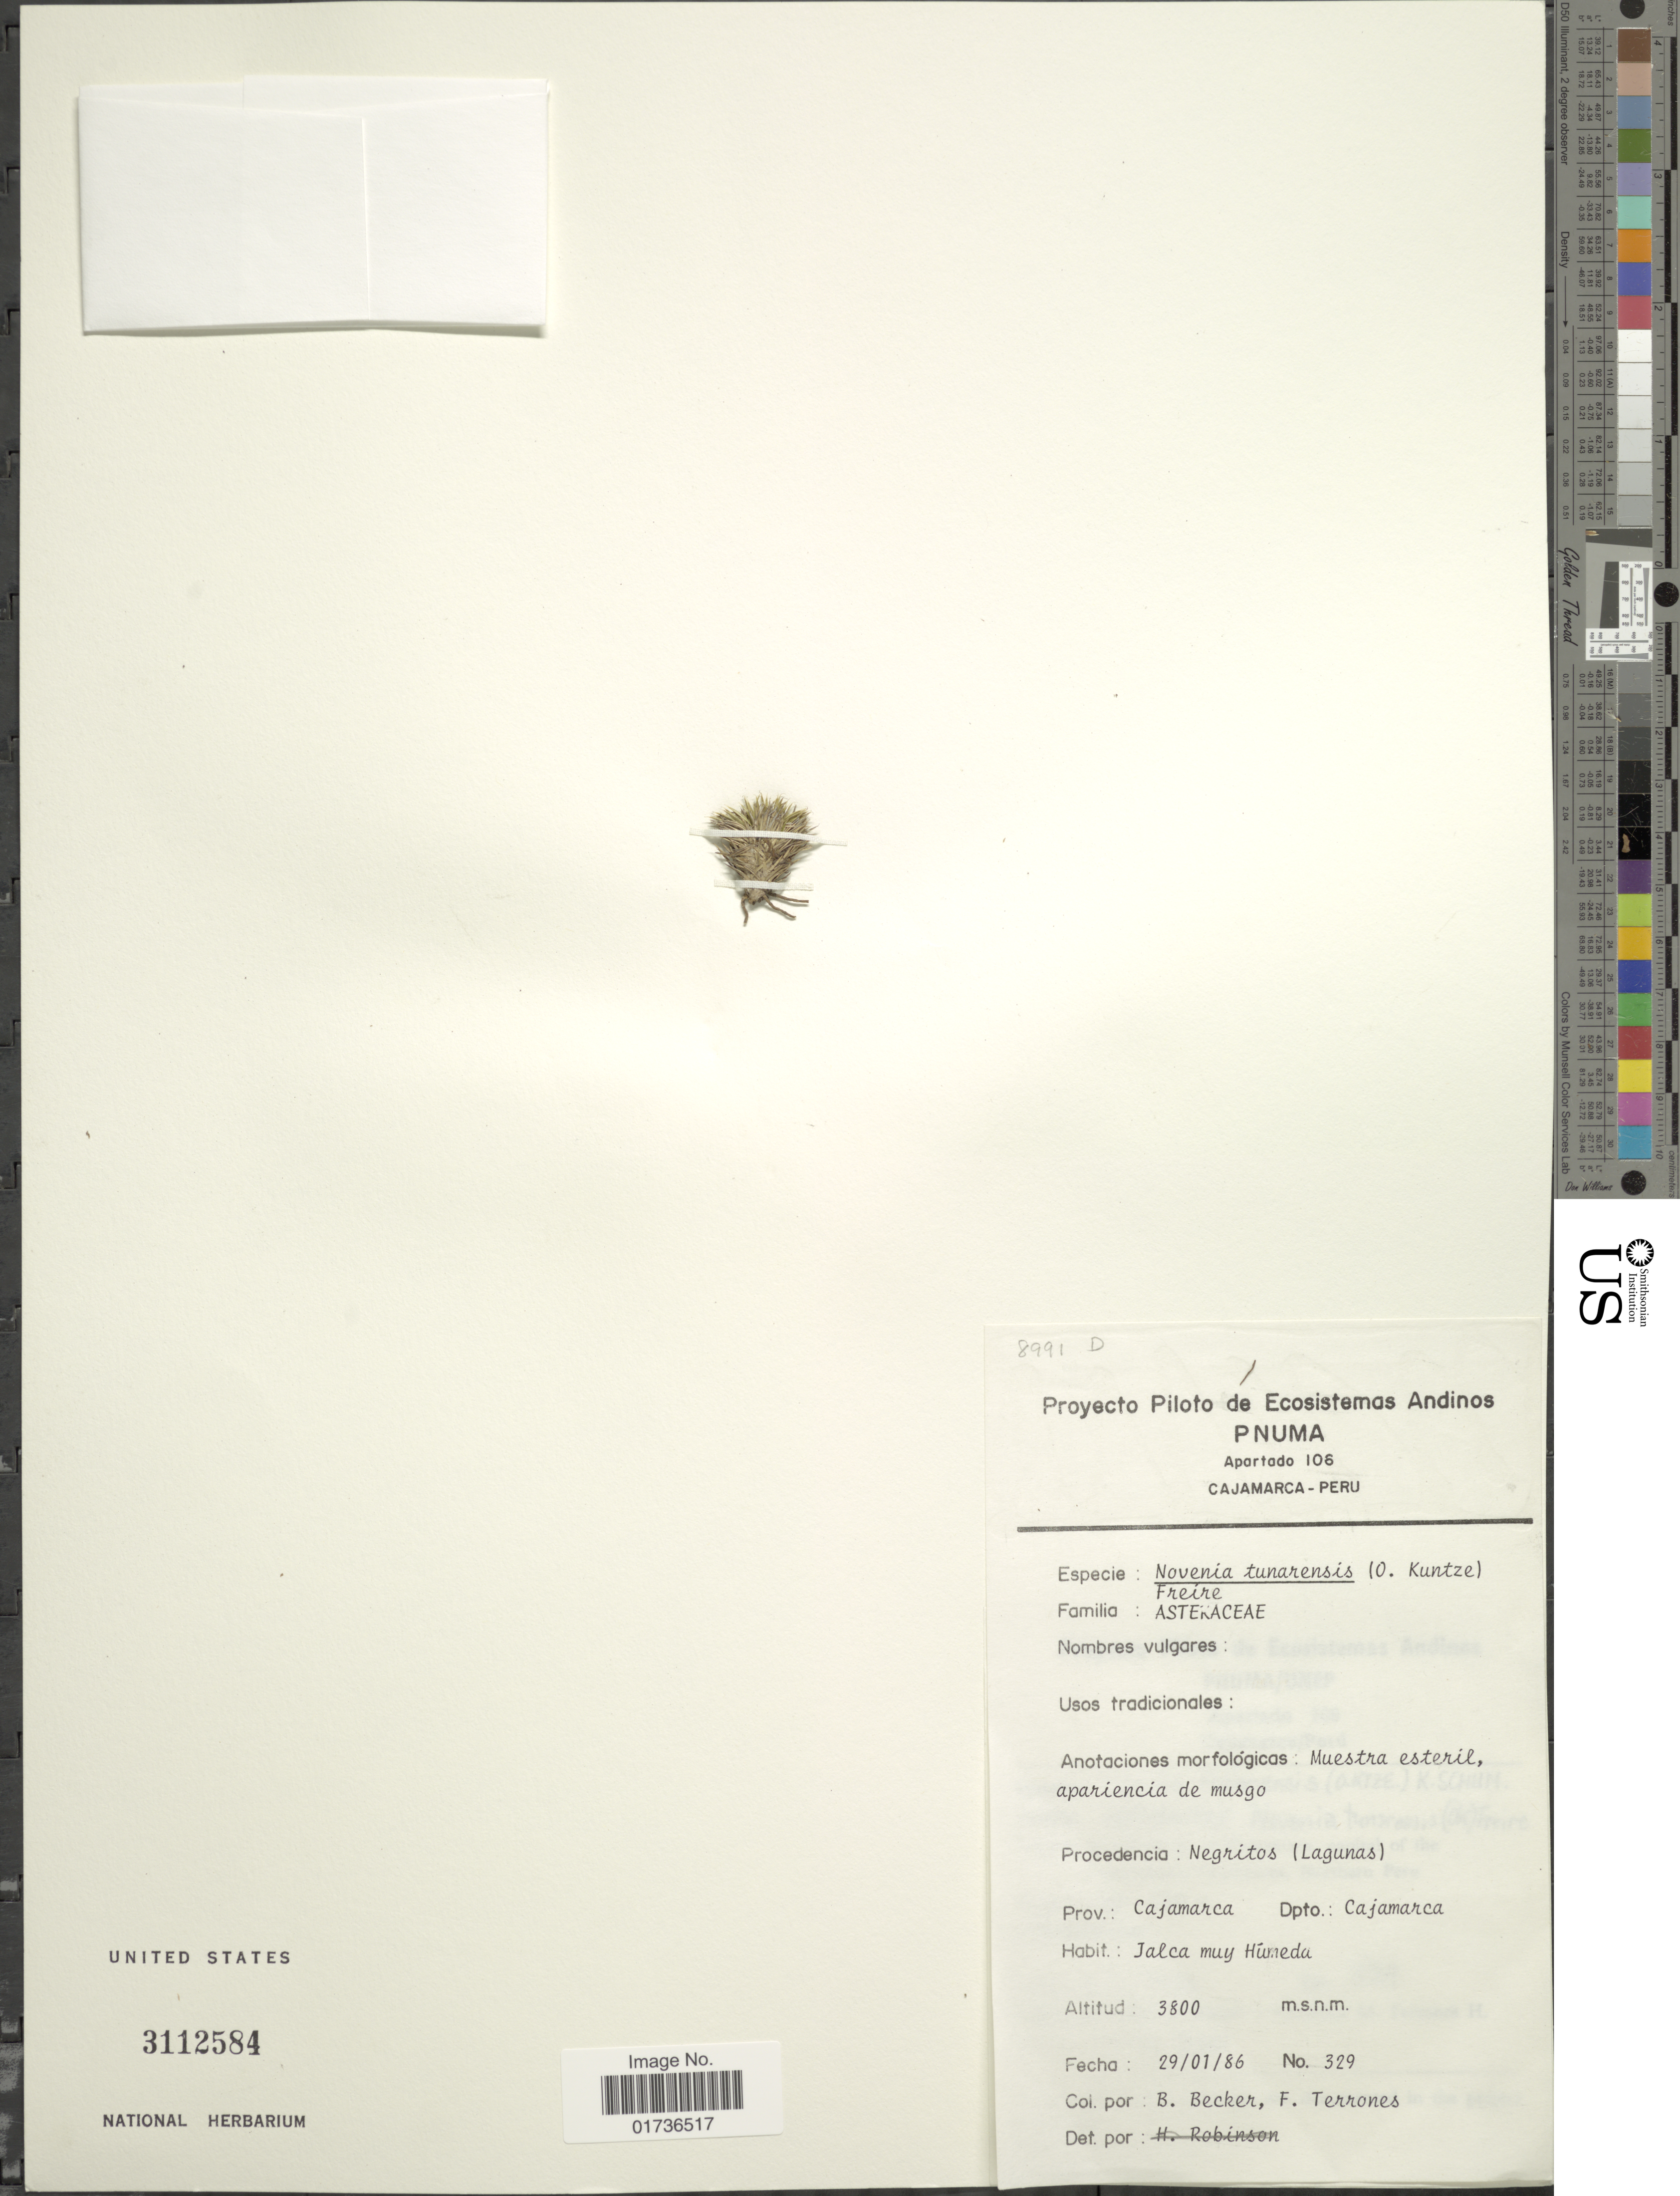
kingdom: Plantae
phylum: Tracheophyta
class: Magnoliopsida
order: Asterales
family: Asteraceae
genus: Novenia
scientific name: Novenia acaulis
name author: (Benth. & Hook. f. ex B.D. Jacks.) S.E. Freire & F.H. Hellw.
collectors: B. Becker & F. Terrones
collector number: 329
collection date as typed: Transcribed d/m/y: 29/1/86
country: Peru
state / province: Cajamarca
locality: Negritos (Lagunas) Dpto Cajamarca, Jalca muy Húmeda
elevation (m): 3800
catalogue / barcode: US 3112584